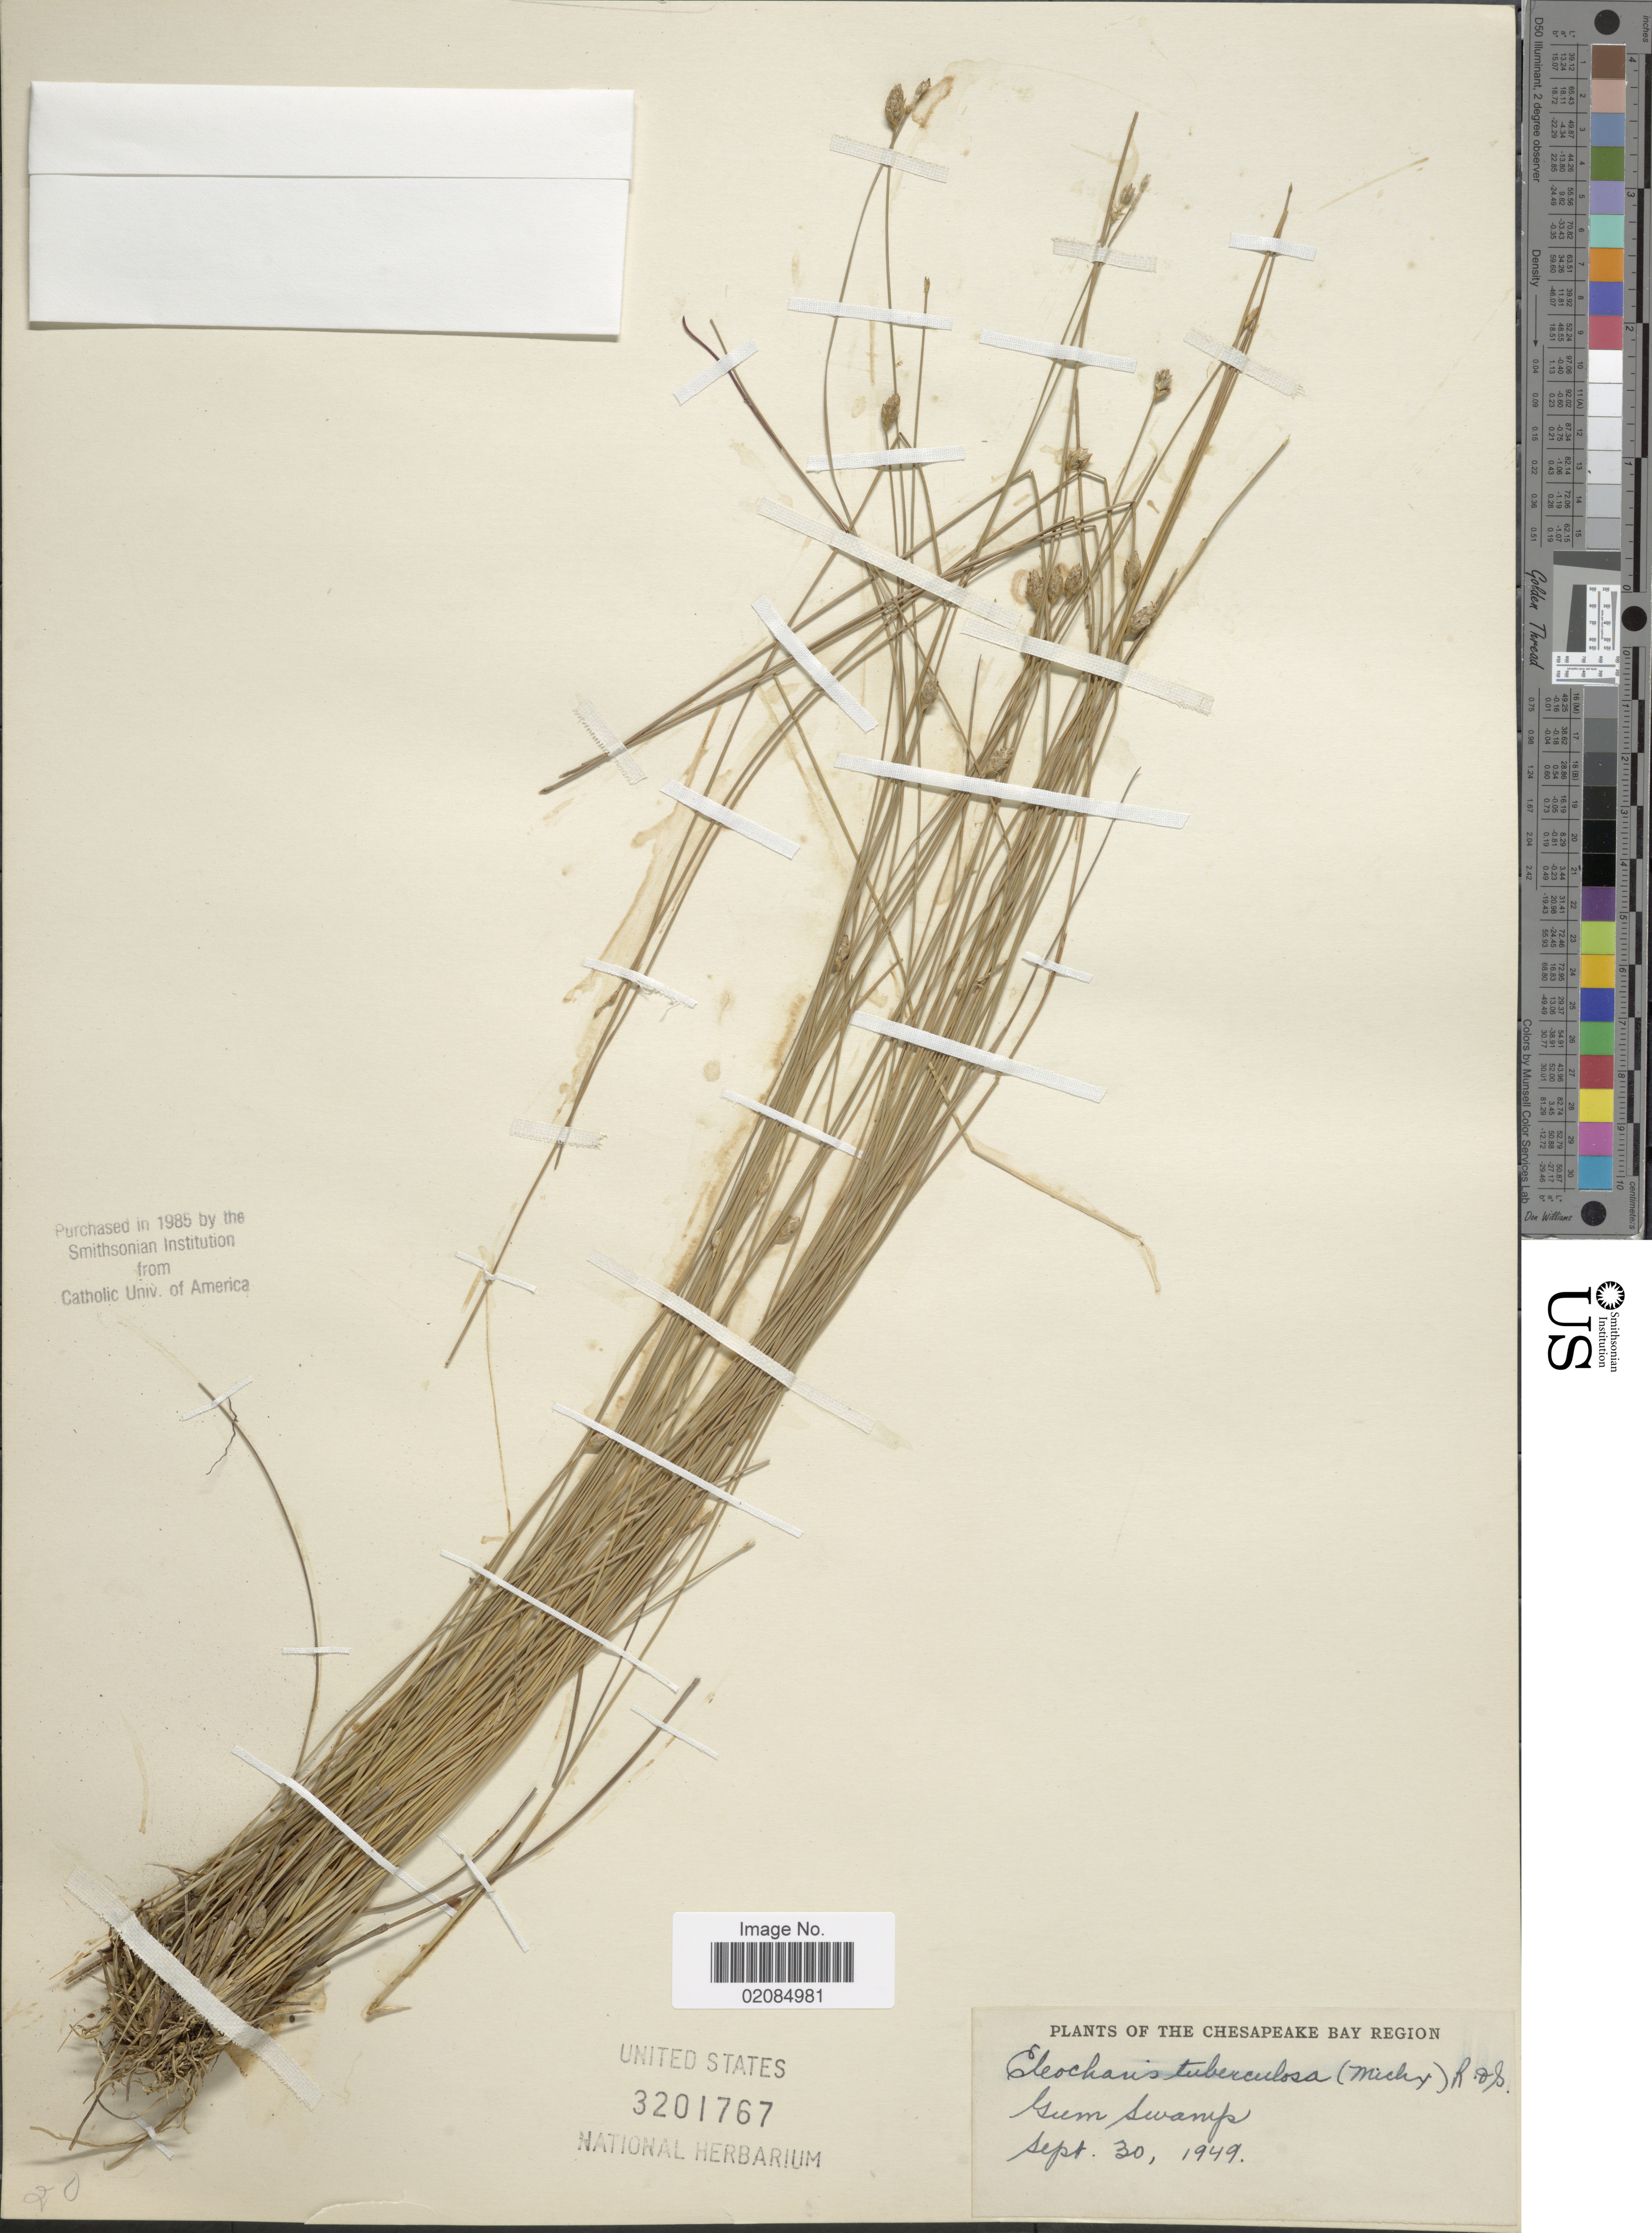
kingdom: Plantae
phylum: Tracheophyta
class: Liliopsida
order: Poales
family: Cyperaceae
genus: Eleocharis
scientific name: Eleocharis tuberculosa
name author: (Michx.) Roem. & Schult.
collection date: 1949-09-30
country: United States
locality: Chesapeake Bay Region, Gum Swamp.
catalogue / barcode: US 3201767